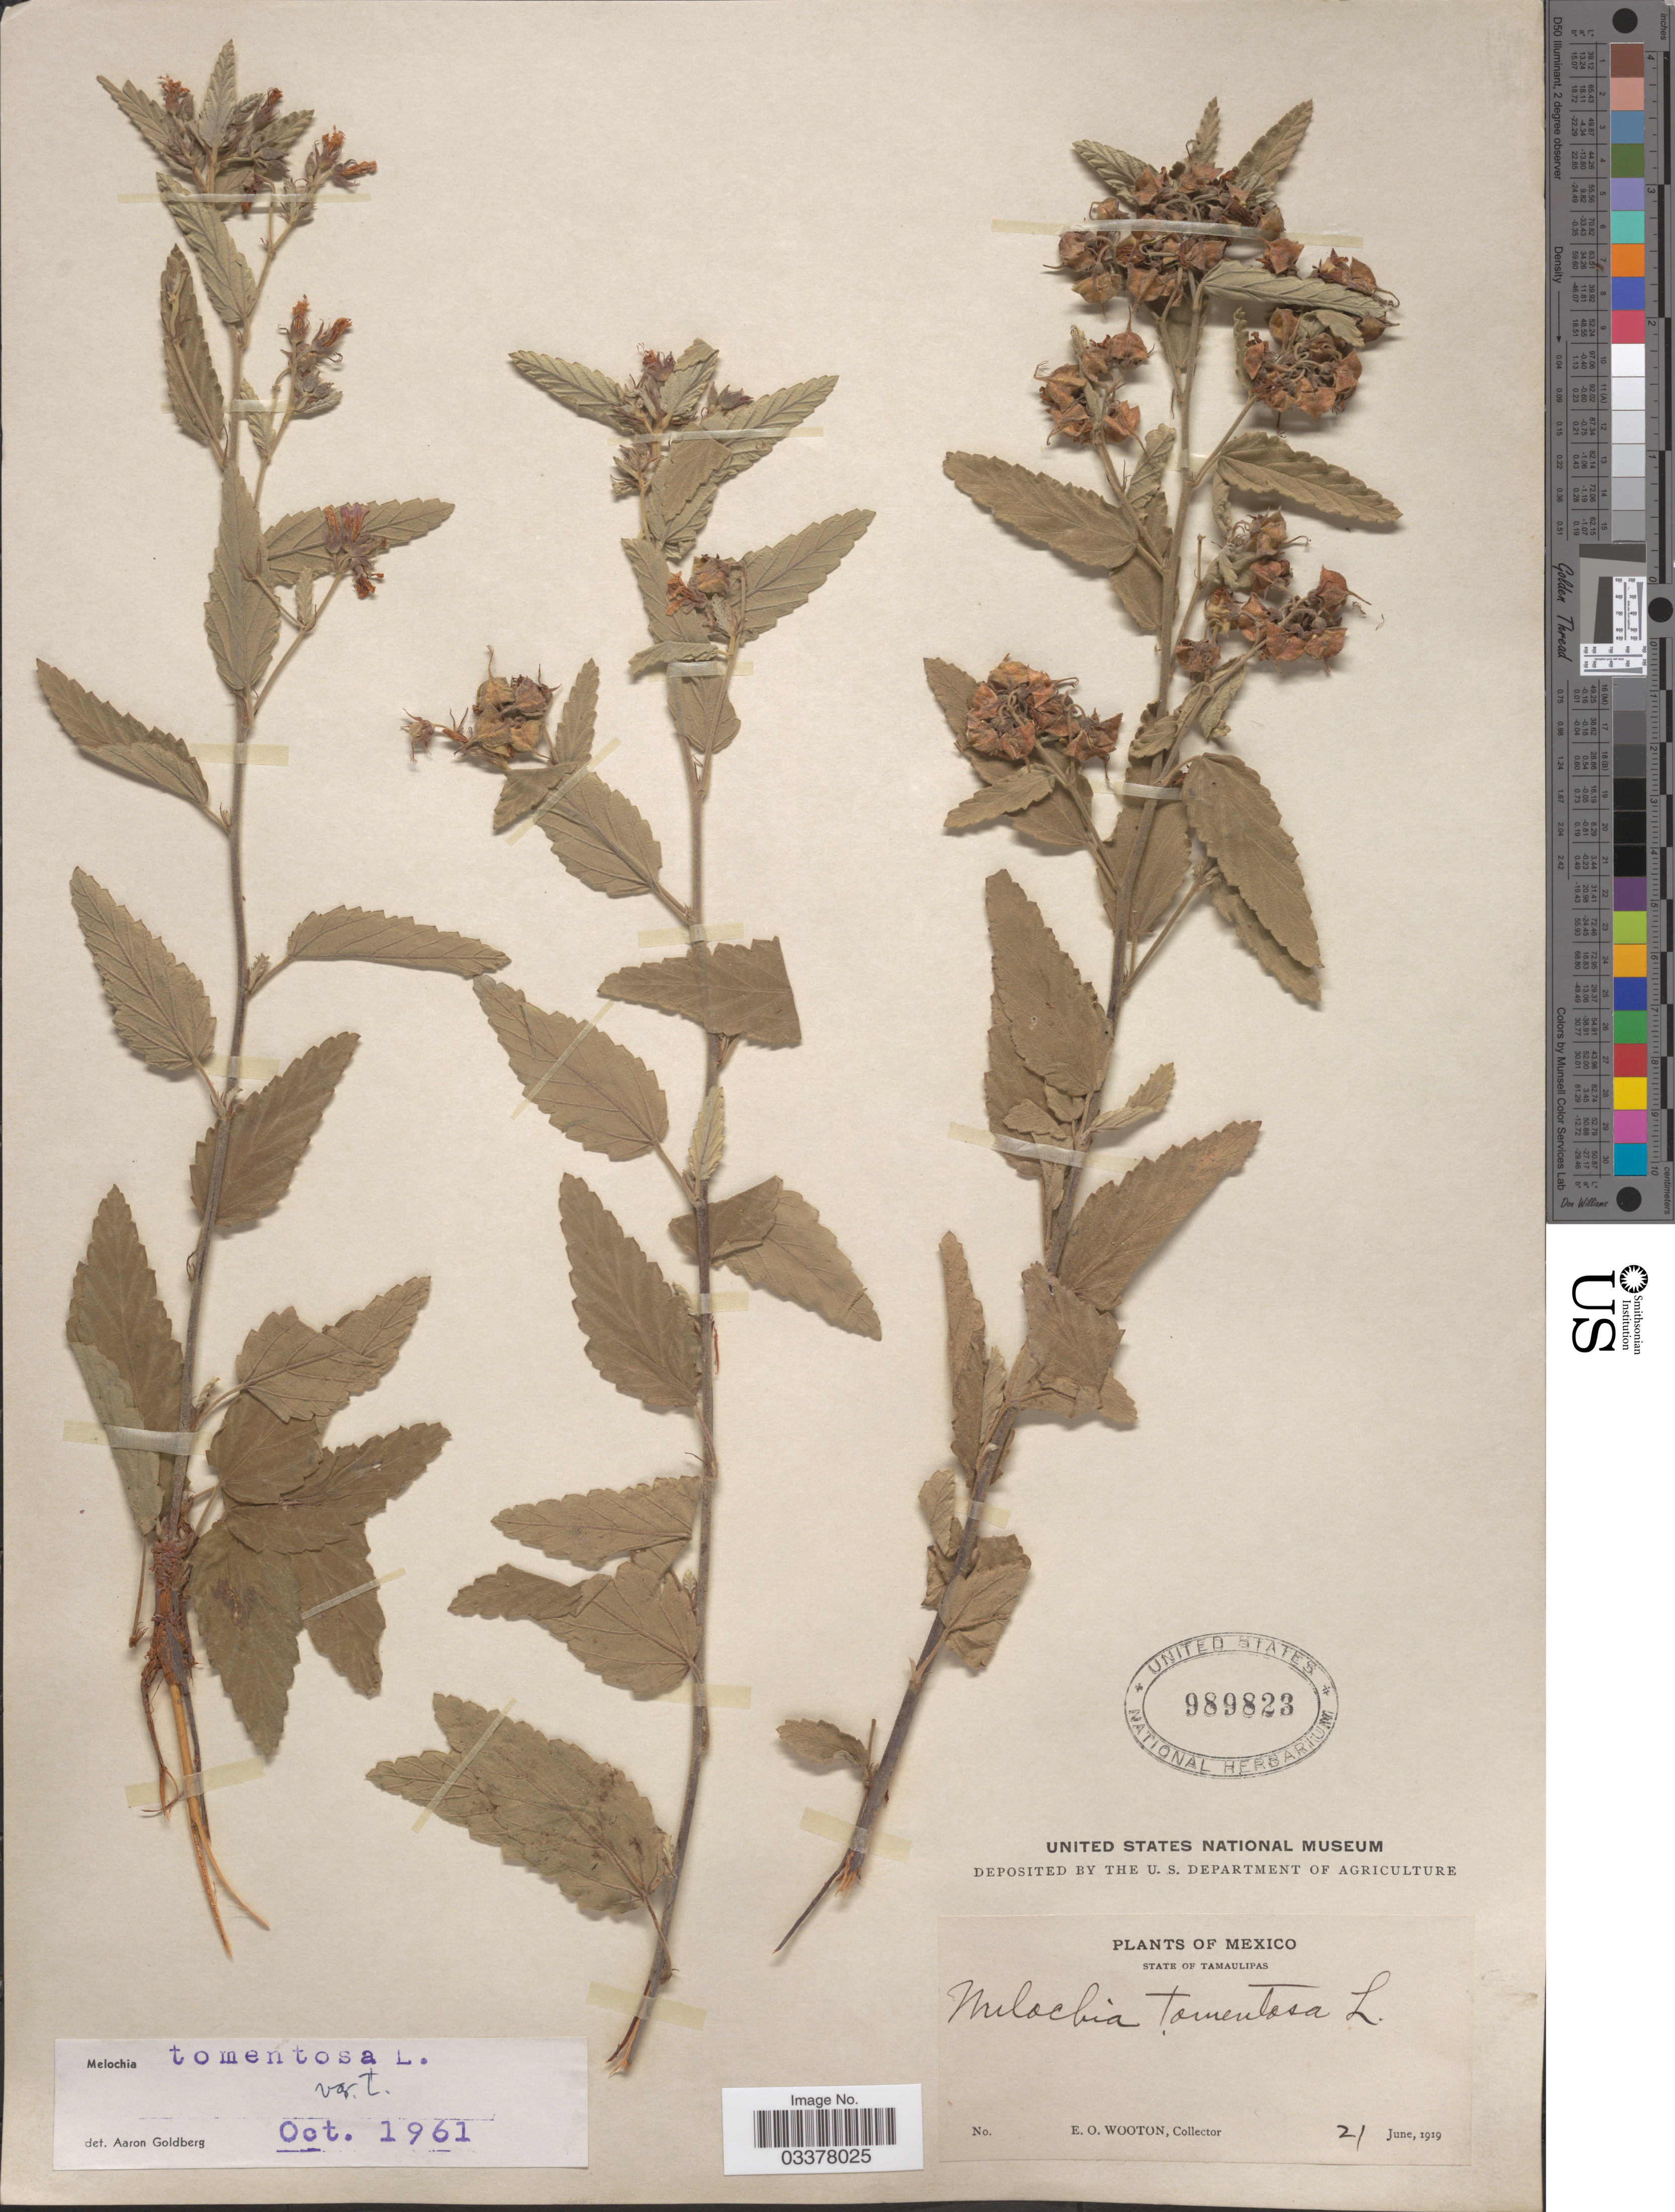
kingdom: Plantae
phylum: Tracheophyta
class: Magnoliopsida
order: Malvales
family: Malvaceae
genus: Melochia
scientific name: Melochia tomentosa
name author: L.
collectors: E. O. Wooton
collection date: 1919-06-21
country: Mexico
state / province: Tamaulipas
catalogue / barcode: US 989823